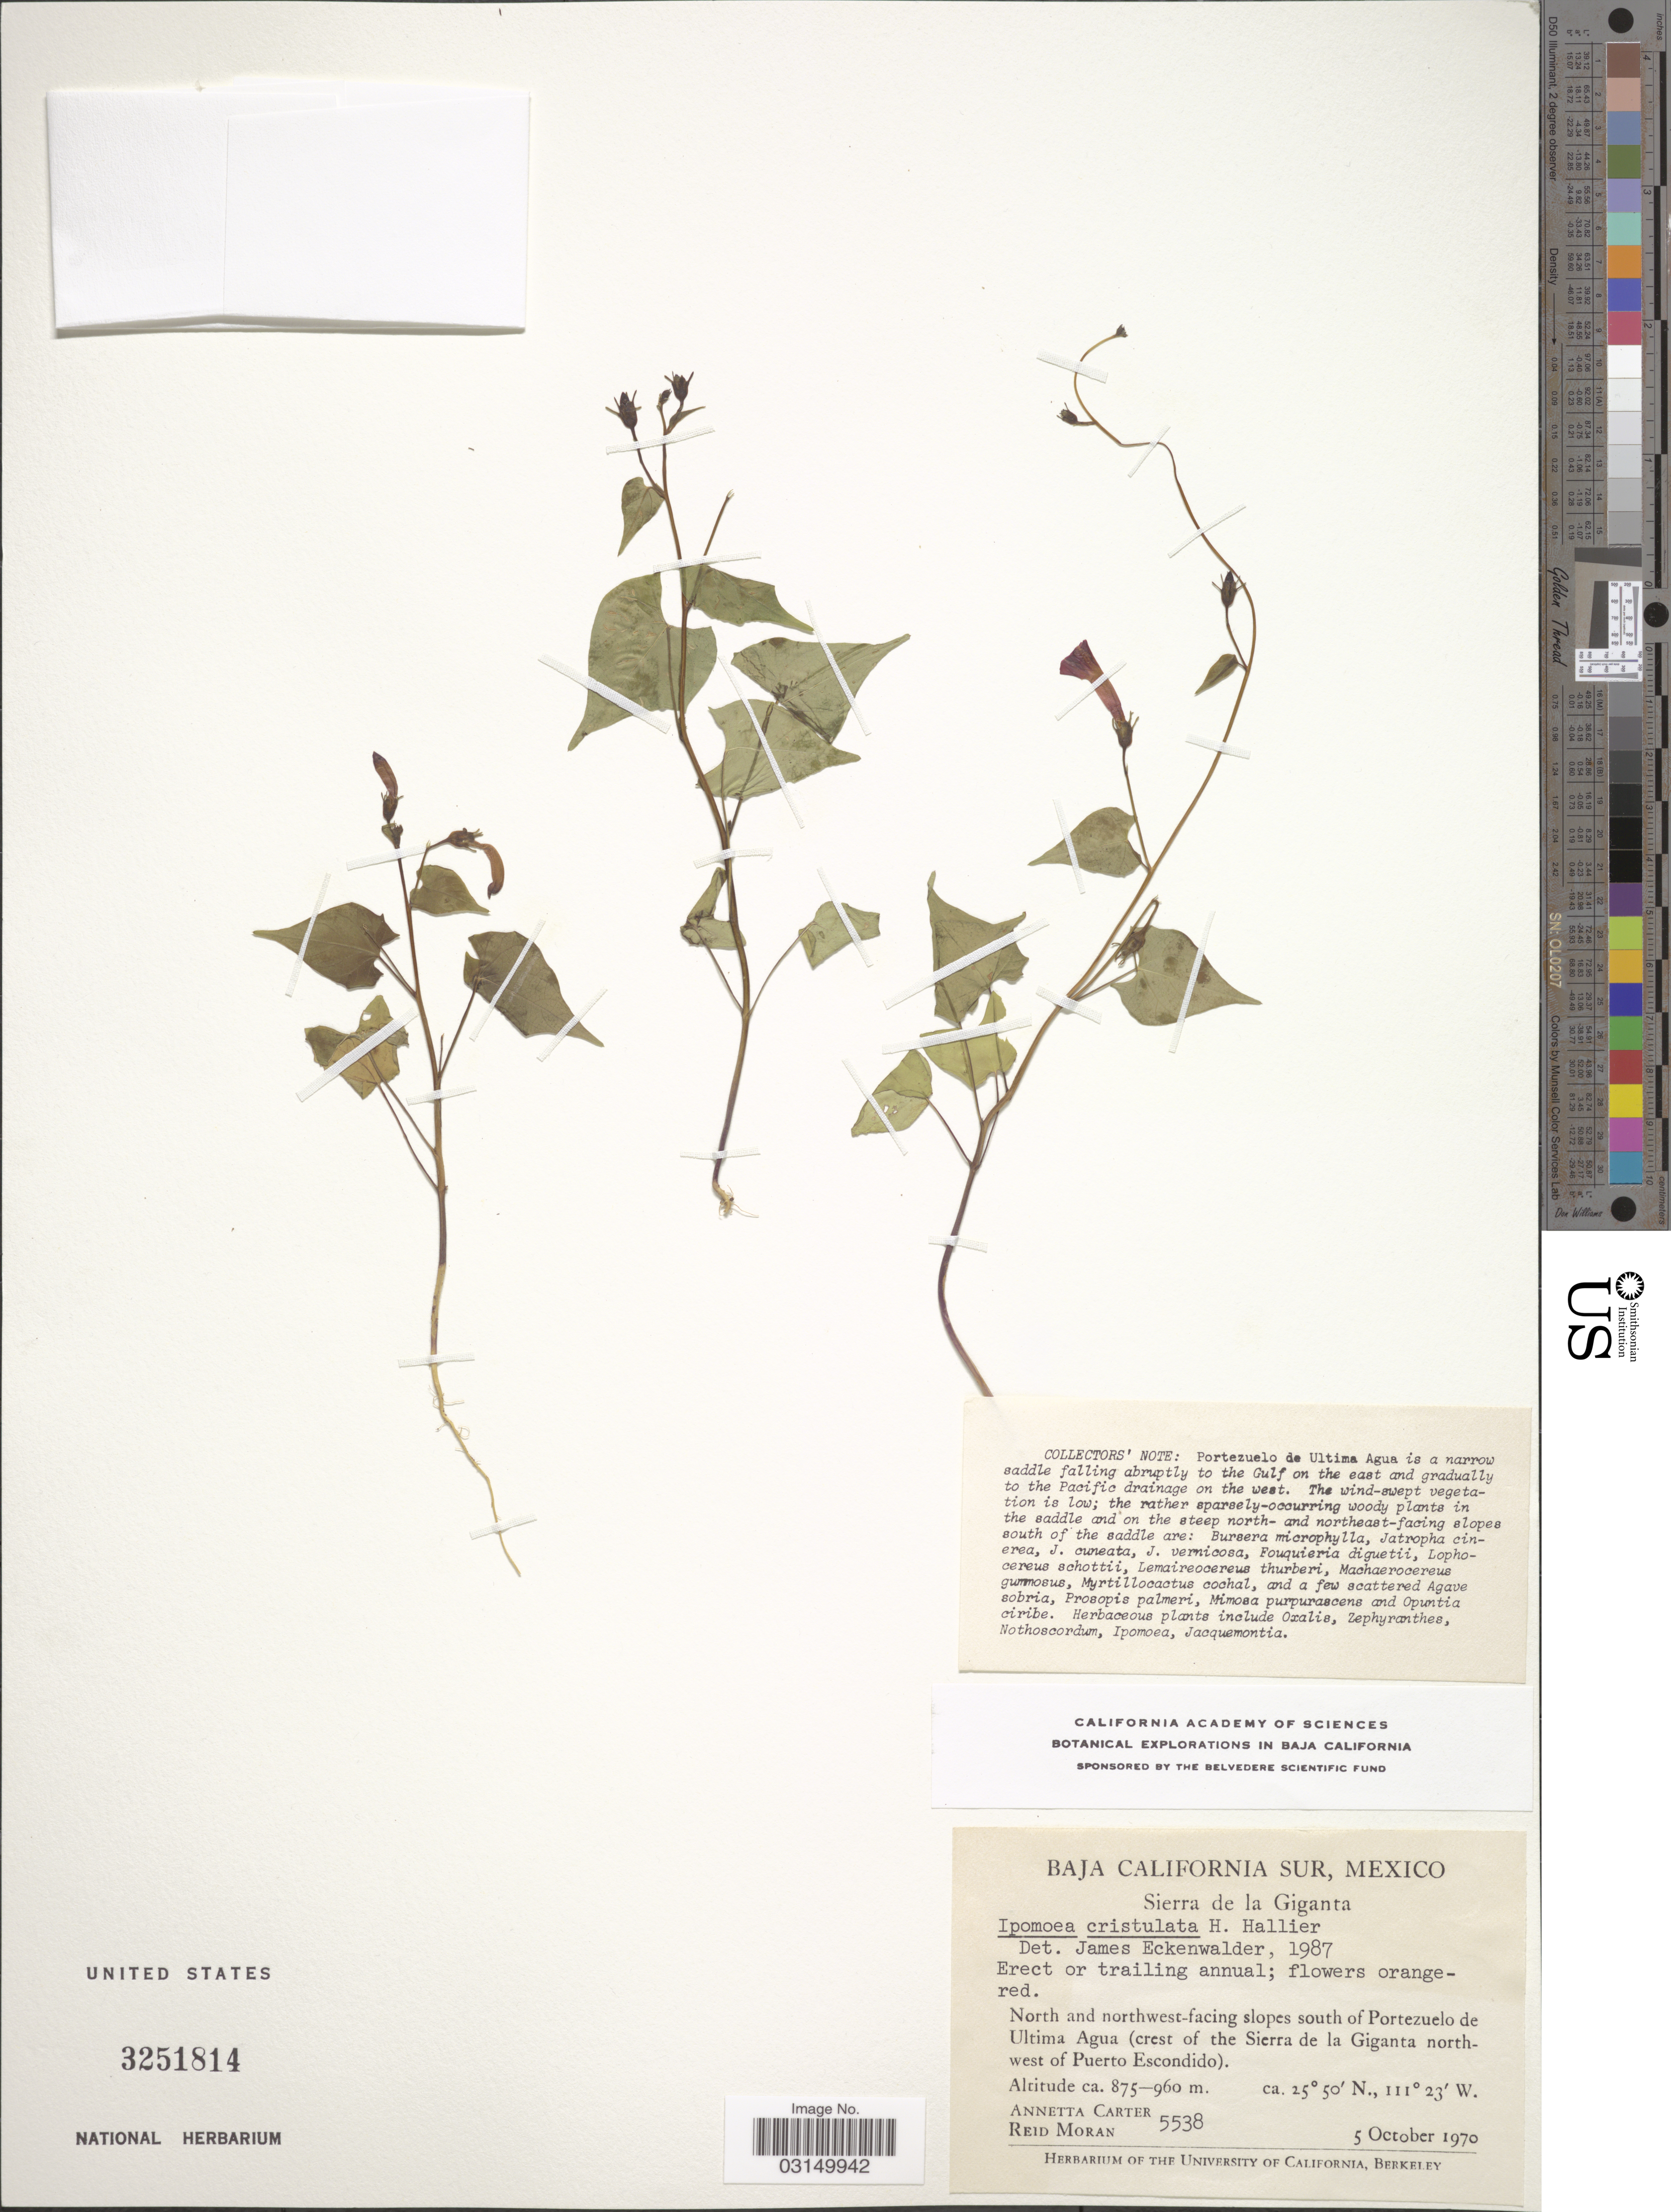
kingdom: Plantae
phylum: Tracheophyta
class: Magnoliopsida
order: Solanales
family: Convolvulaceae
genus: Ipomoea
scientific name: Ipomoea cristulata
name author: Hallier f.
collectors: A. Carter & R. Moran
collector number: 5538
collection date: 1970-10-05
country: Mexico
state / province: Baja California Sur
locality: Baja California Sur, North and northwest-facing slopes south of Portezuelo de Ultima Agua (crest of the Sierra de la Giganta northwest of Puerto Escondido).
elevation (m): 875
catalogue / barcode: US 3251814